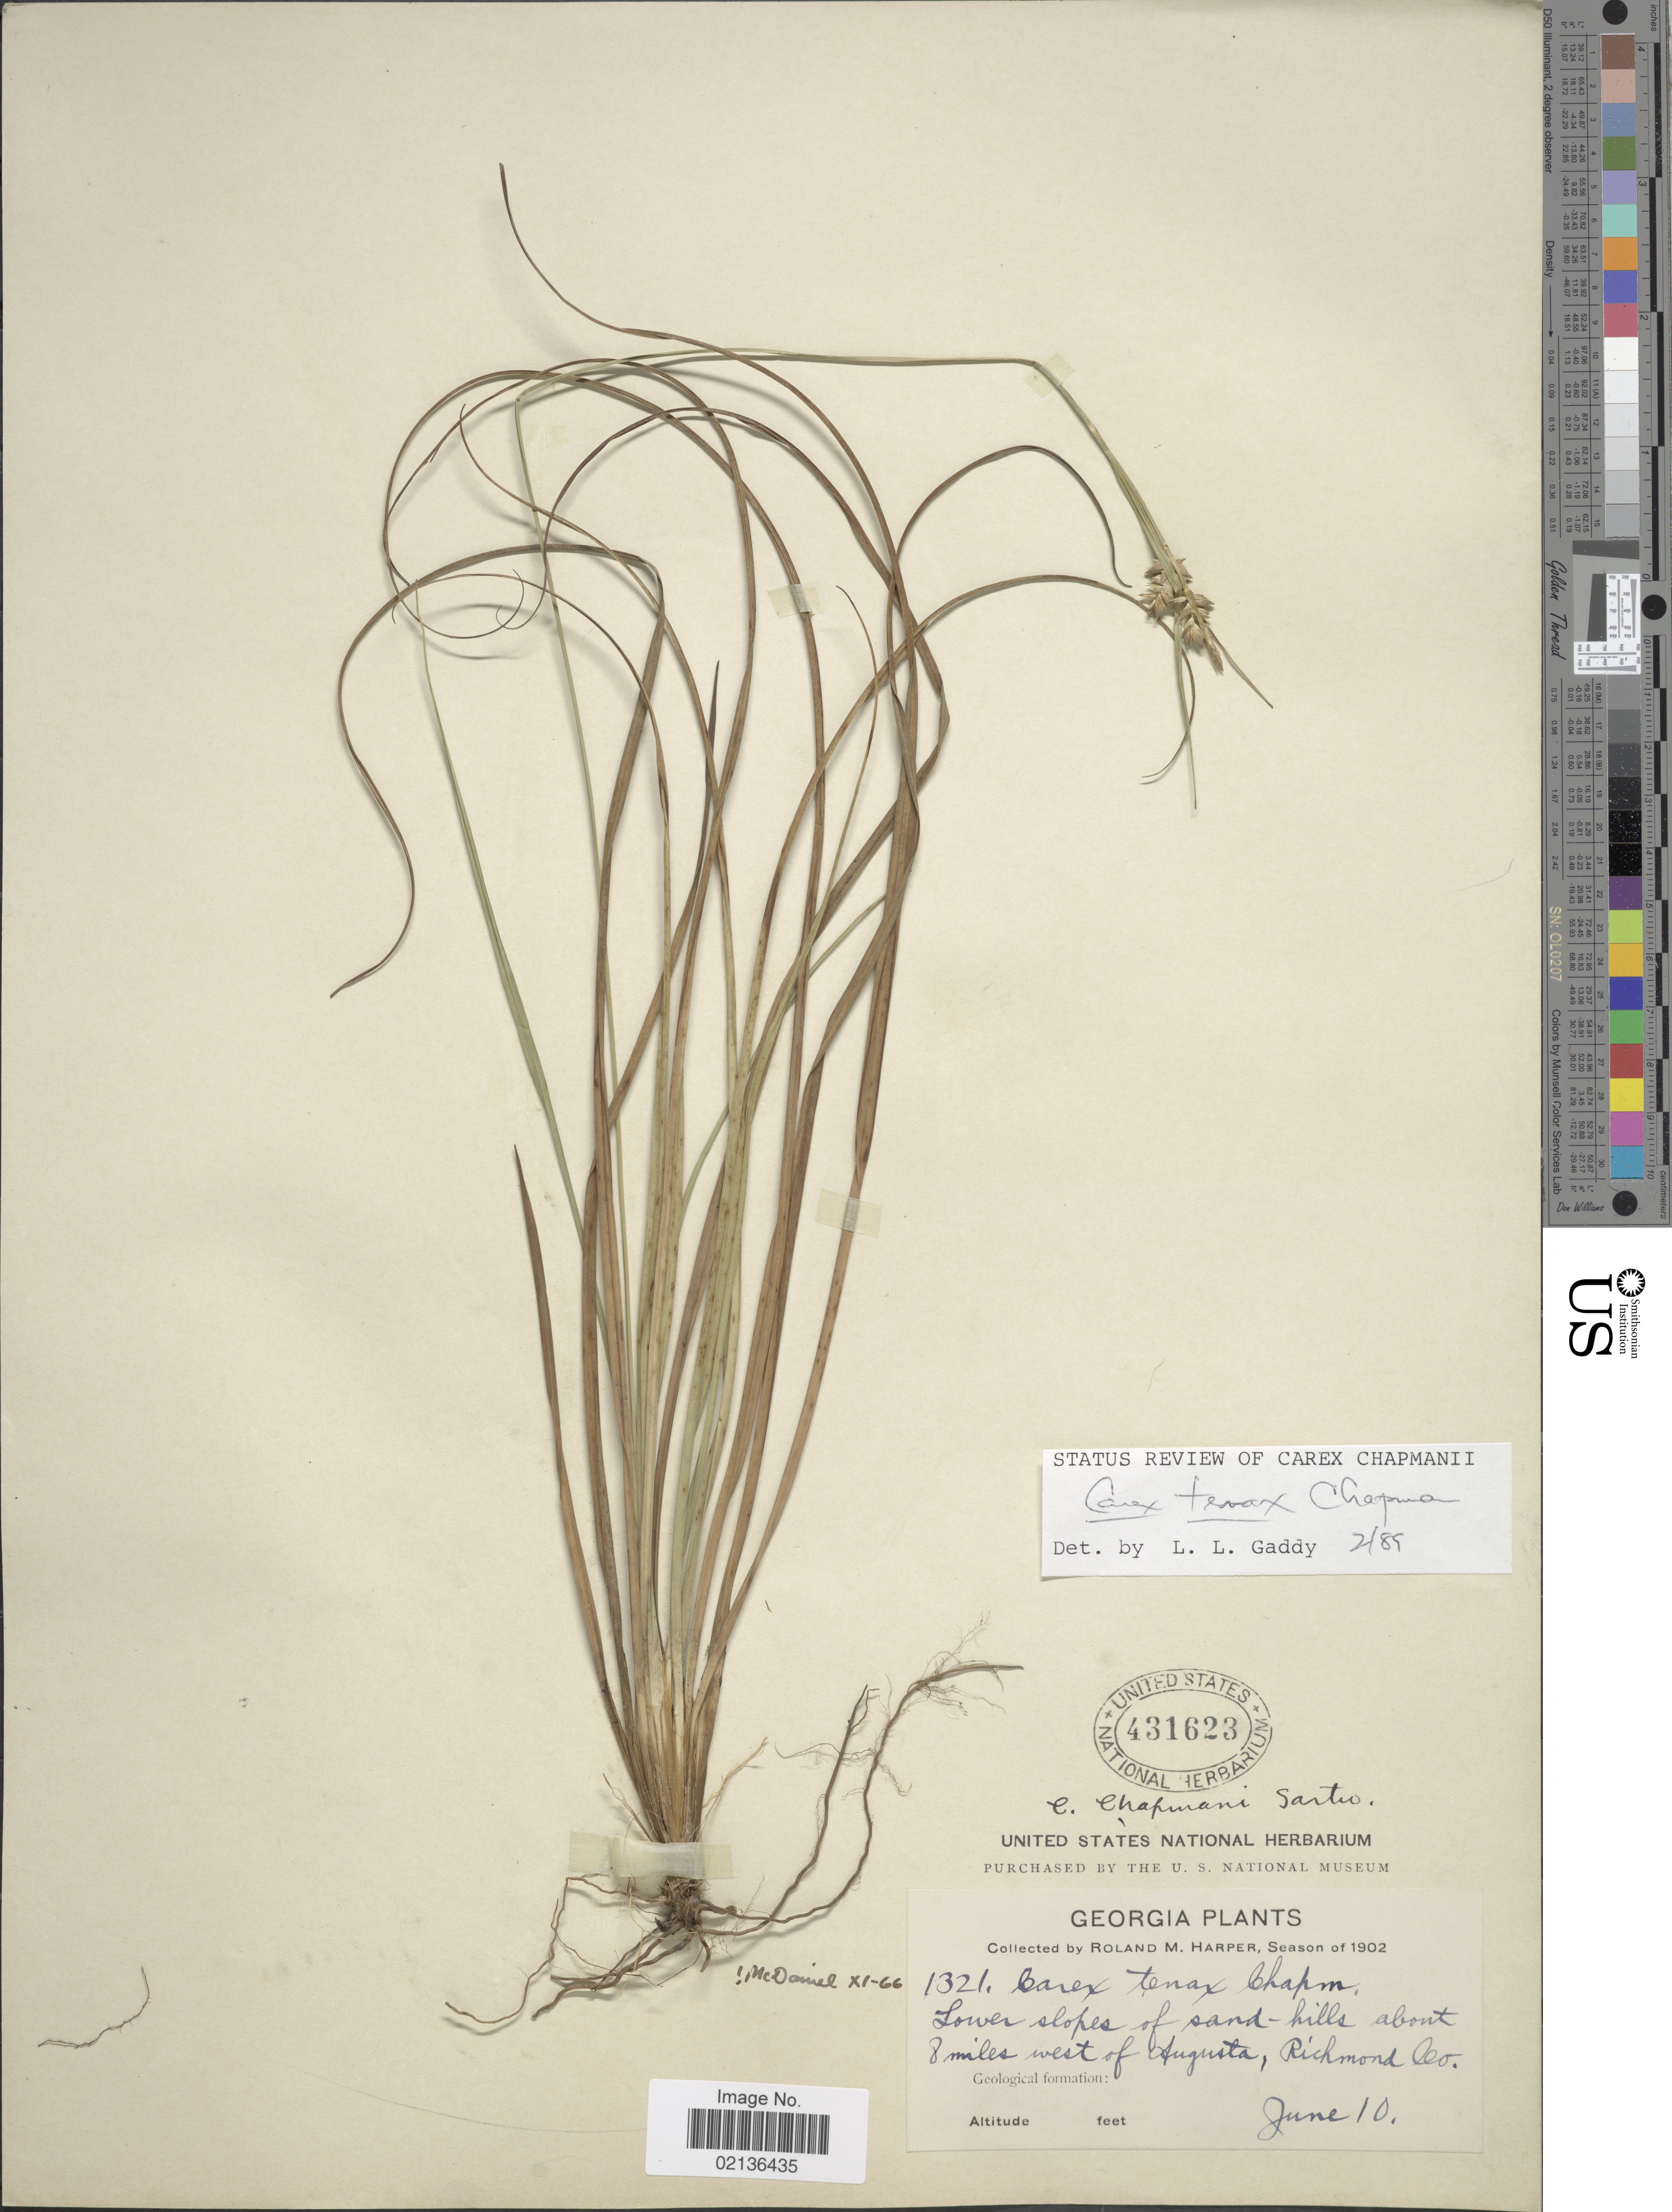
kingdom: Plantae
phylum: Tracheophyta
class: Liliopsida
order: Poales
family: Cyperaceae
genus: Carex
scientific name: Carex tenax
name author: Chapm. ex Dewey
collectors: R. M. Harper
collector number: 1321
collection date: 1902-06-10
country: United States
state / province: Georgia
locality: Lower slopes of sand-hills about 8 miles west of Augusta, Richmond Co.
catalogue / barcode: US 431623